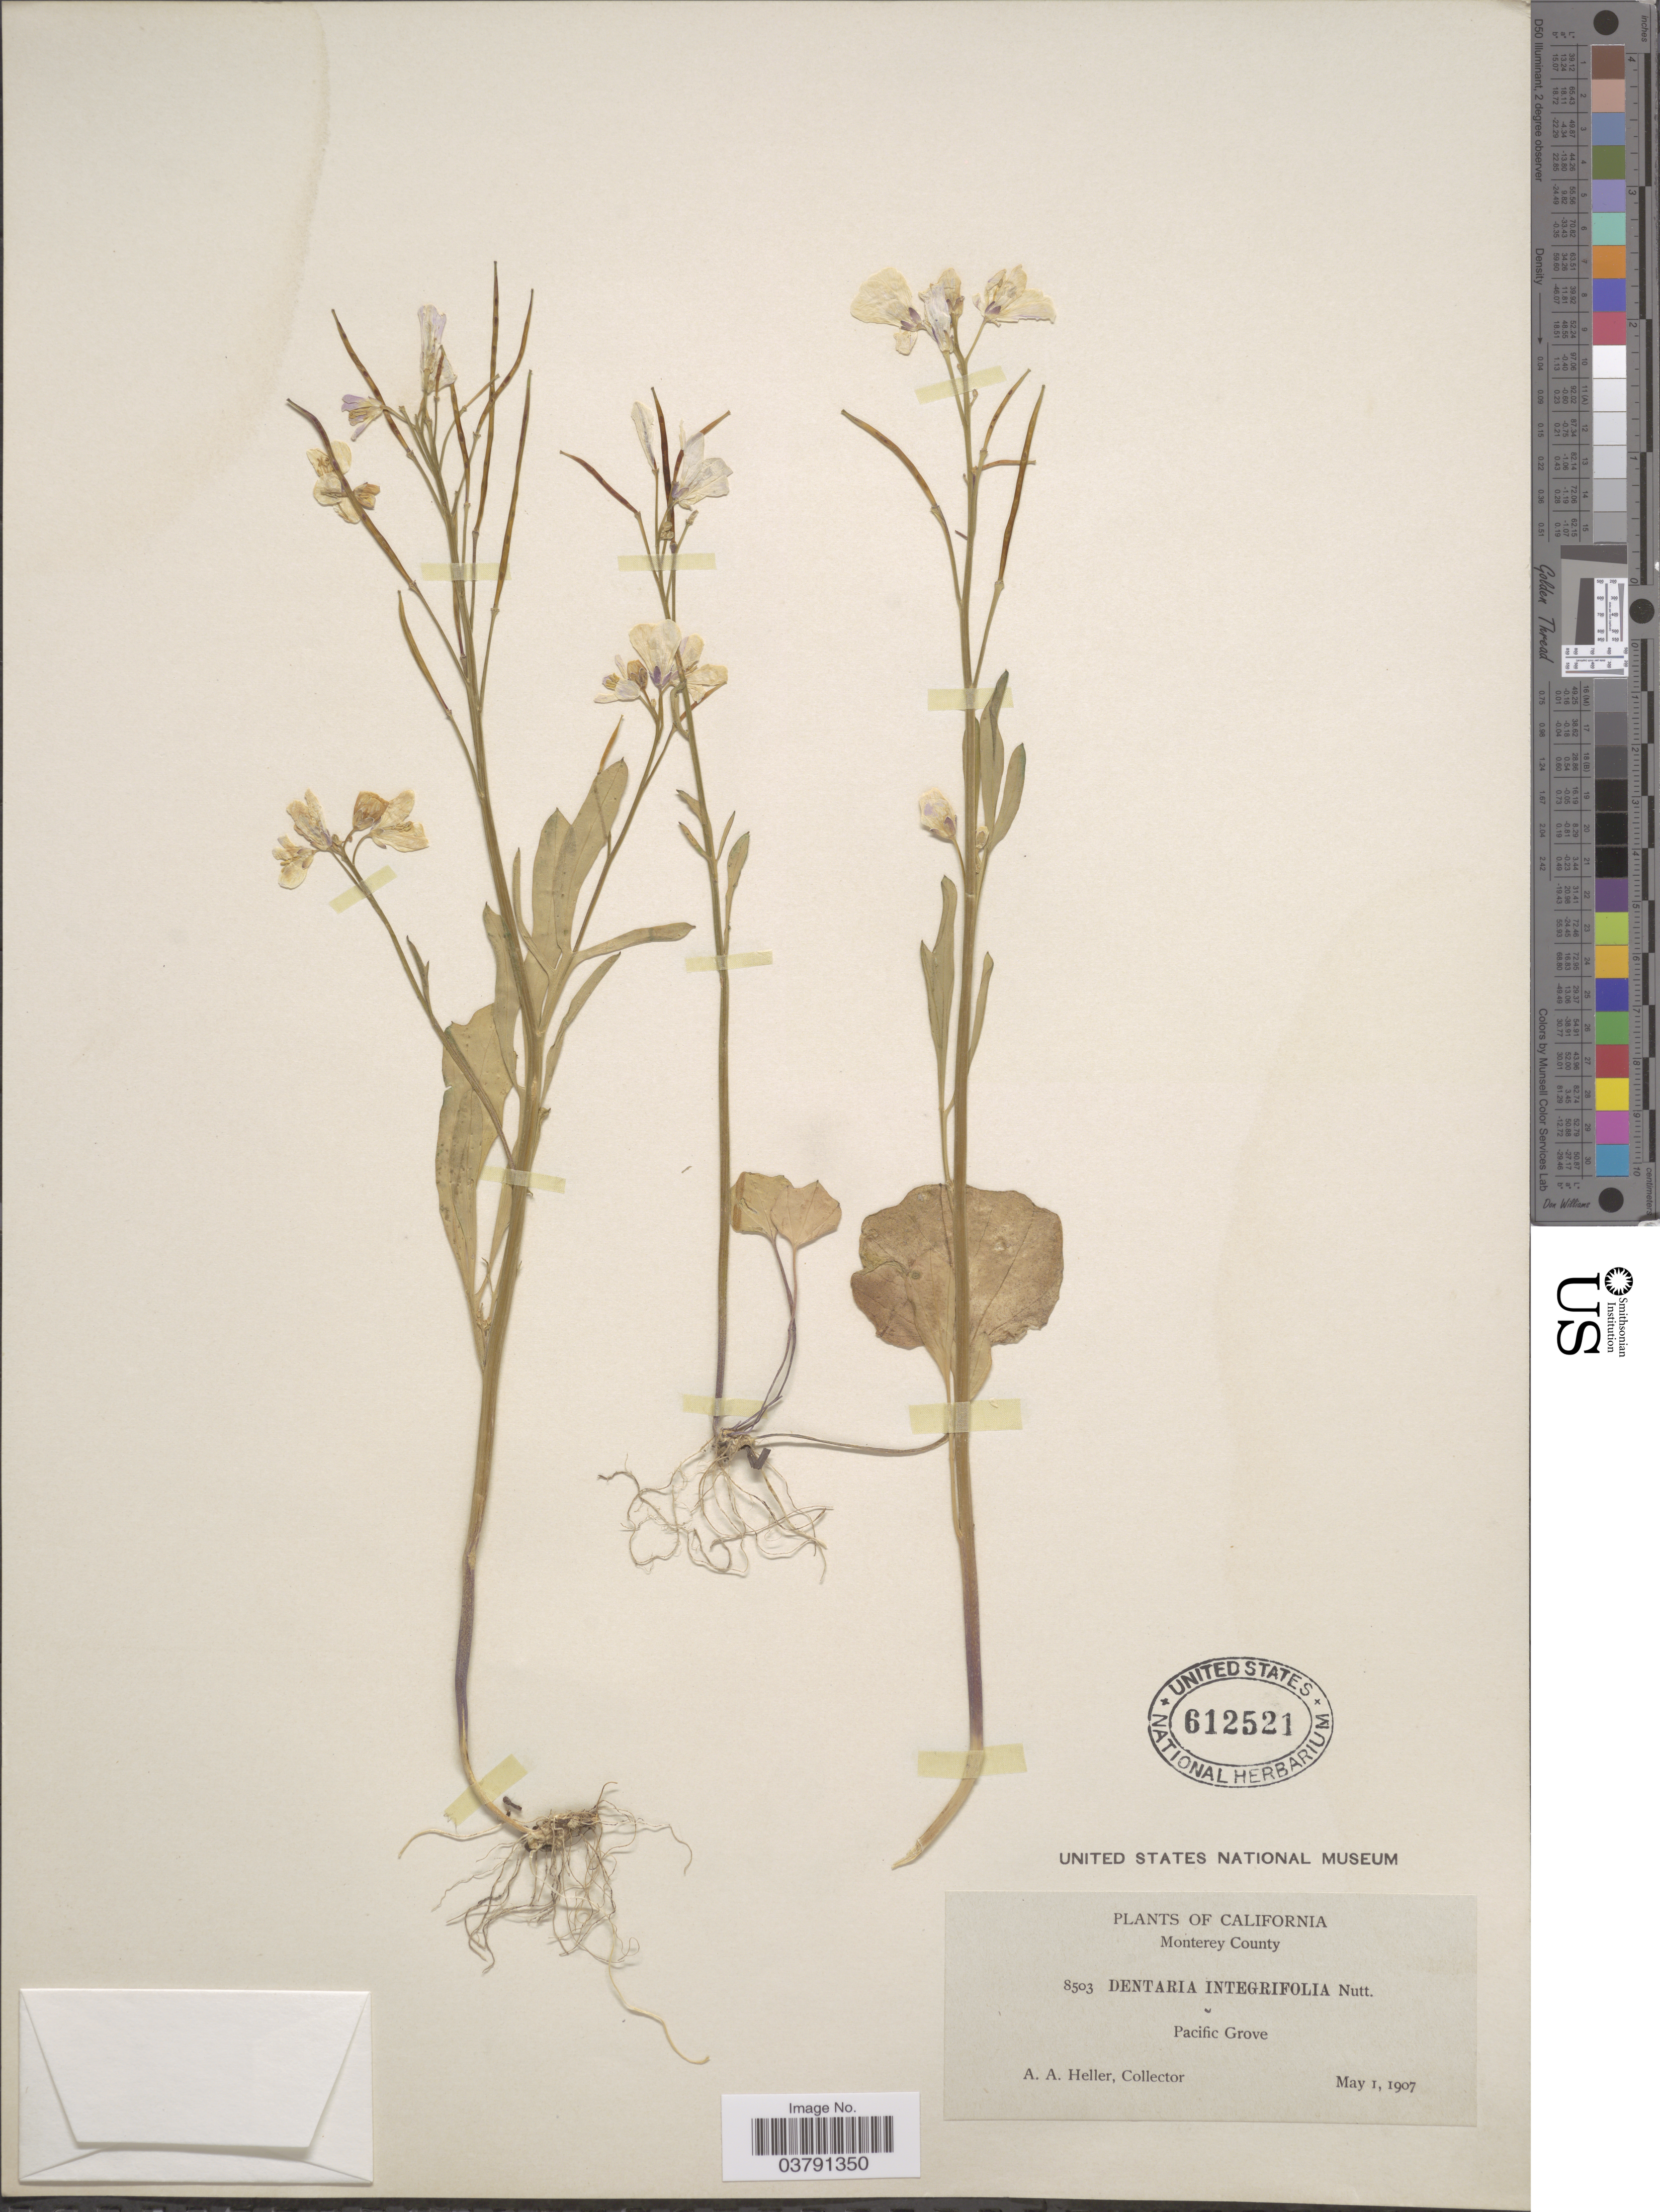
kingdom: Plantae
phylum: Tracheophyta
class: Magnoliopsida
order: Brassicales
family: Brassicaceae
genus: Dentaria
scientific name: Dentaria californica var. integrifolia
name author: (Nutt.) Detling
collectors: A. A. Heller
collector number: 8503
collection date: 1907-05-01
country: United States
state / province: California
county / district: Monterey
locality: Monterey County. Pacific Grove.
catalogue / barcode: US 612521